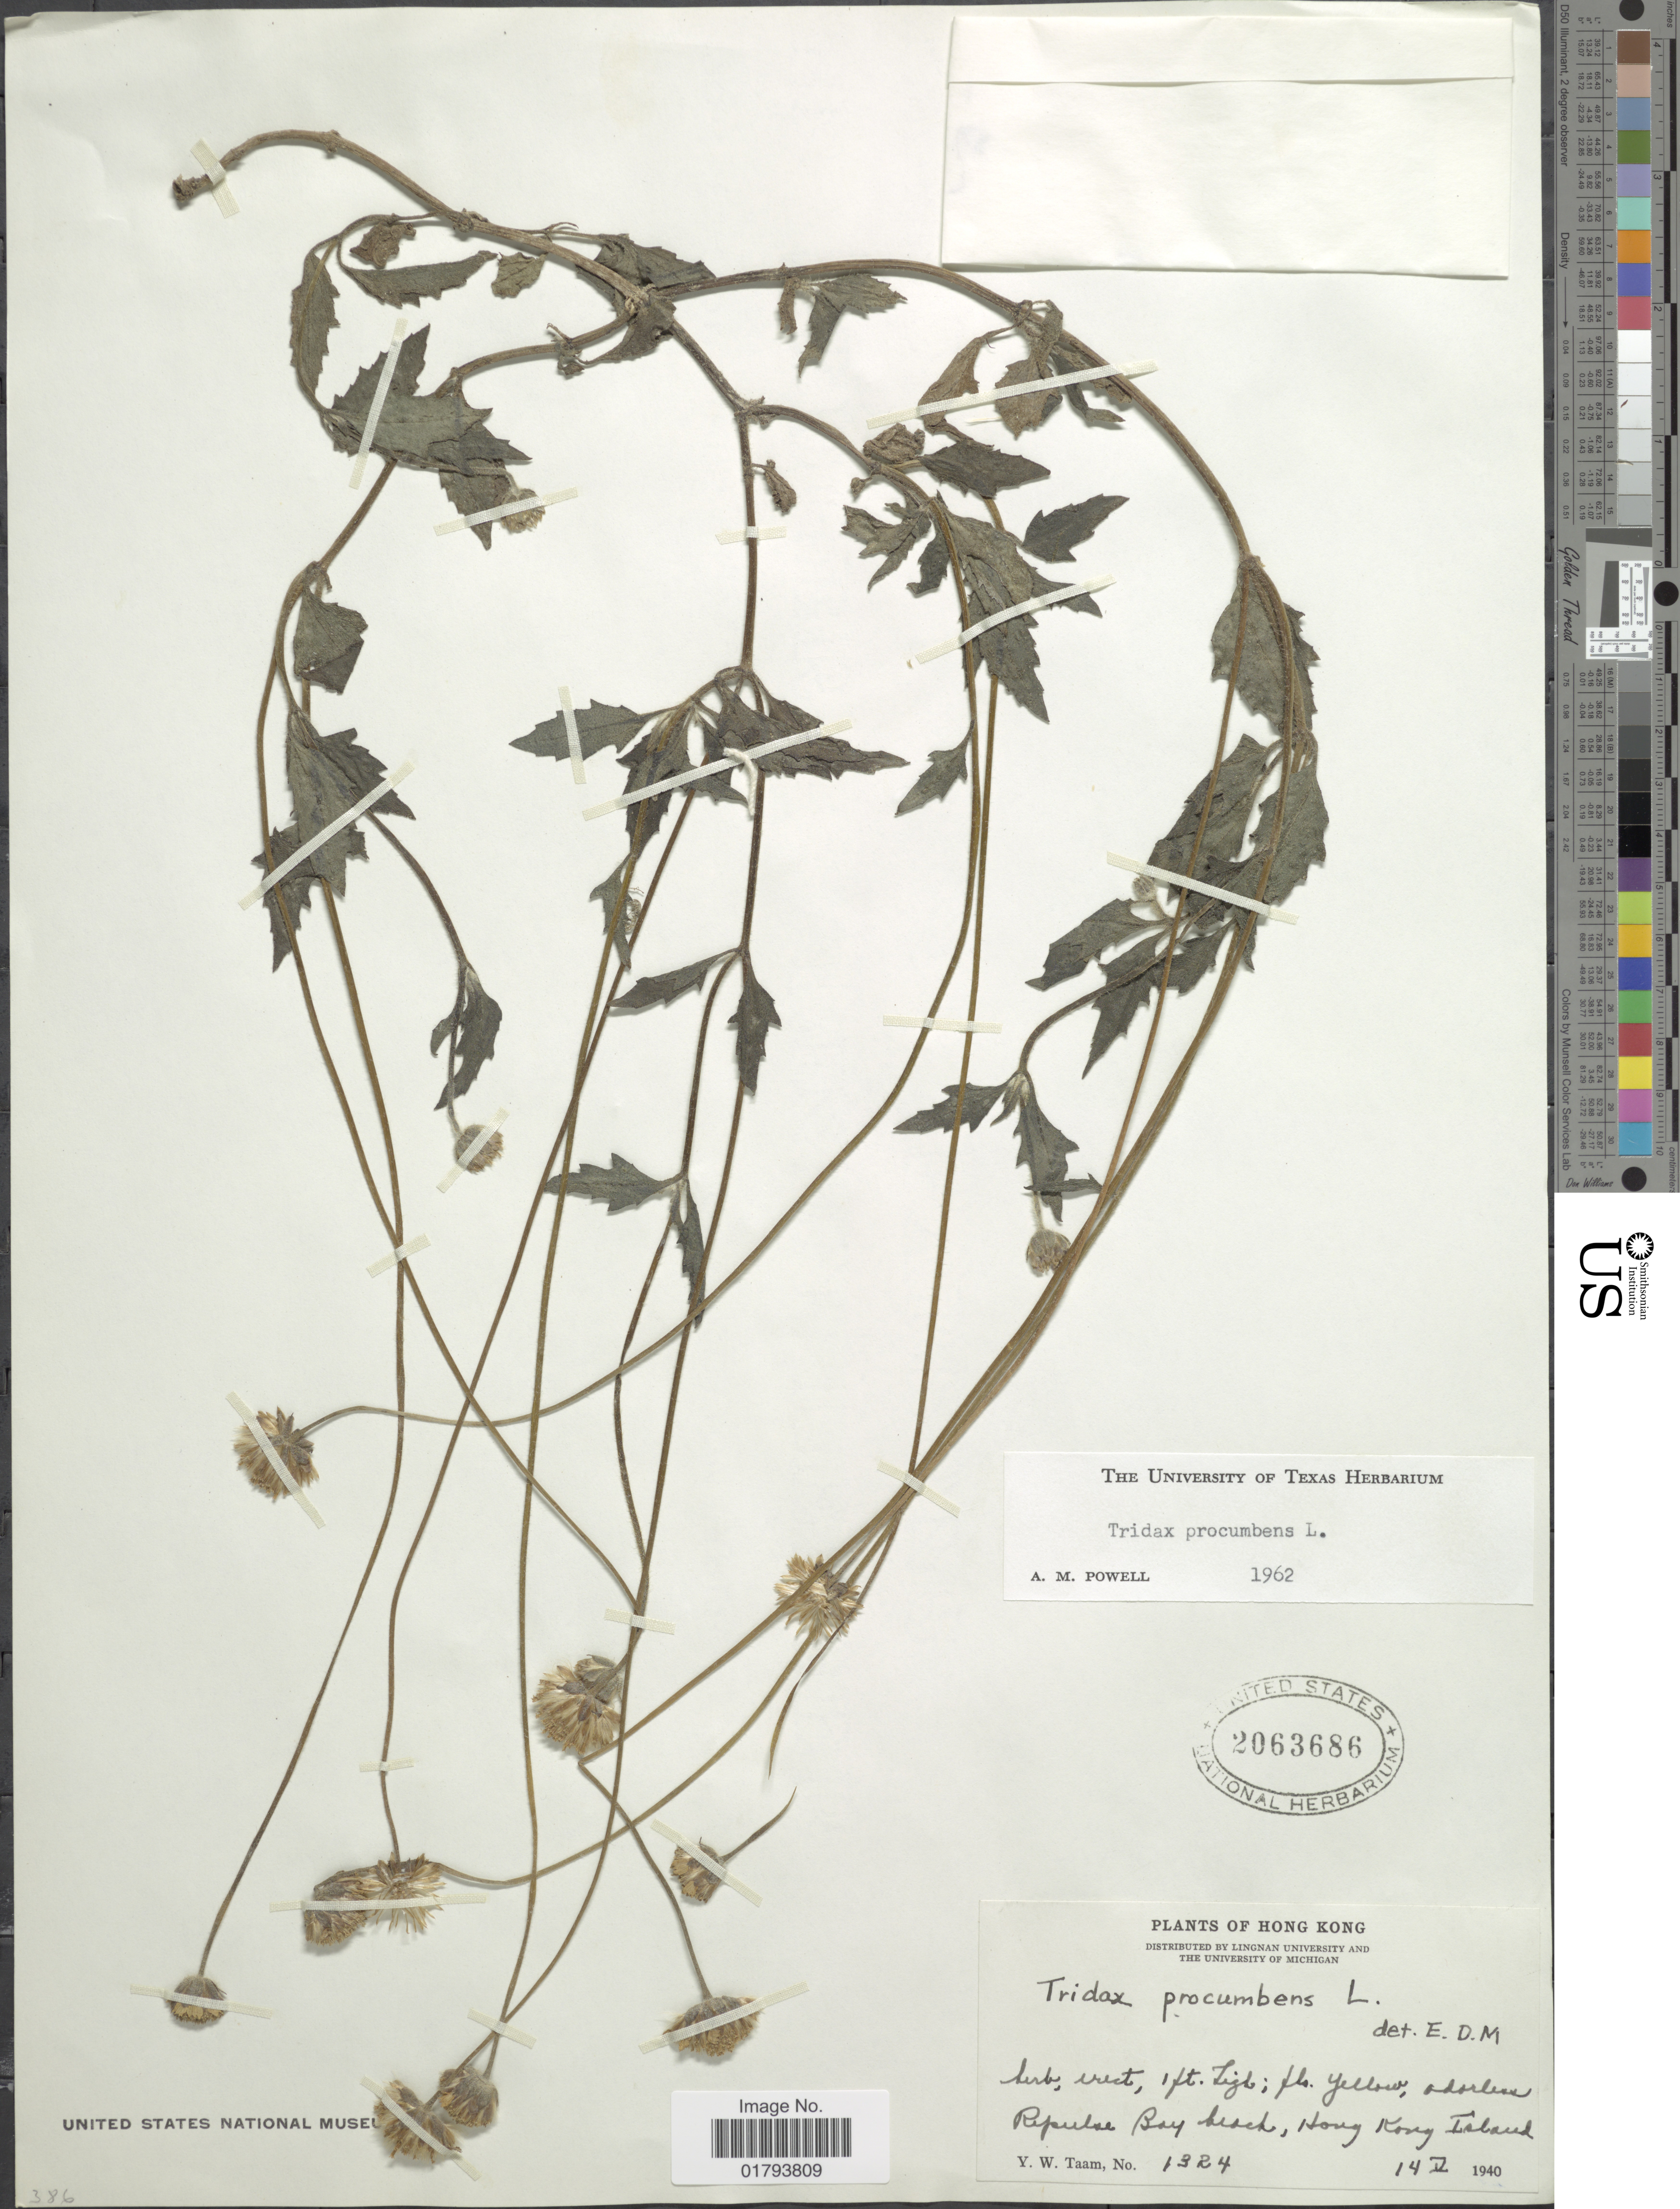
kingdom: Plantae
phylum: Tracheophyta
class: Magnoliopsida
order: Asterales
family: Asteraceae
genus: Tridax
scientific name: Tridax procumbens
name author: L.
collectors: Y. W. Taam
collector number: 1324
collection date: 1940-05-14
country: China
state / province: Hong Kong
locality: Repulse Bay beach, Hong Kong Island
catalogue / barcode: US 2063686